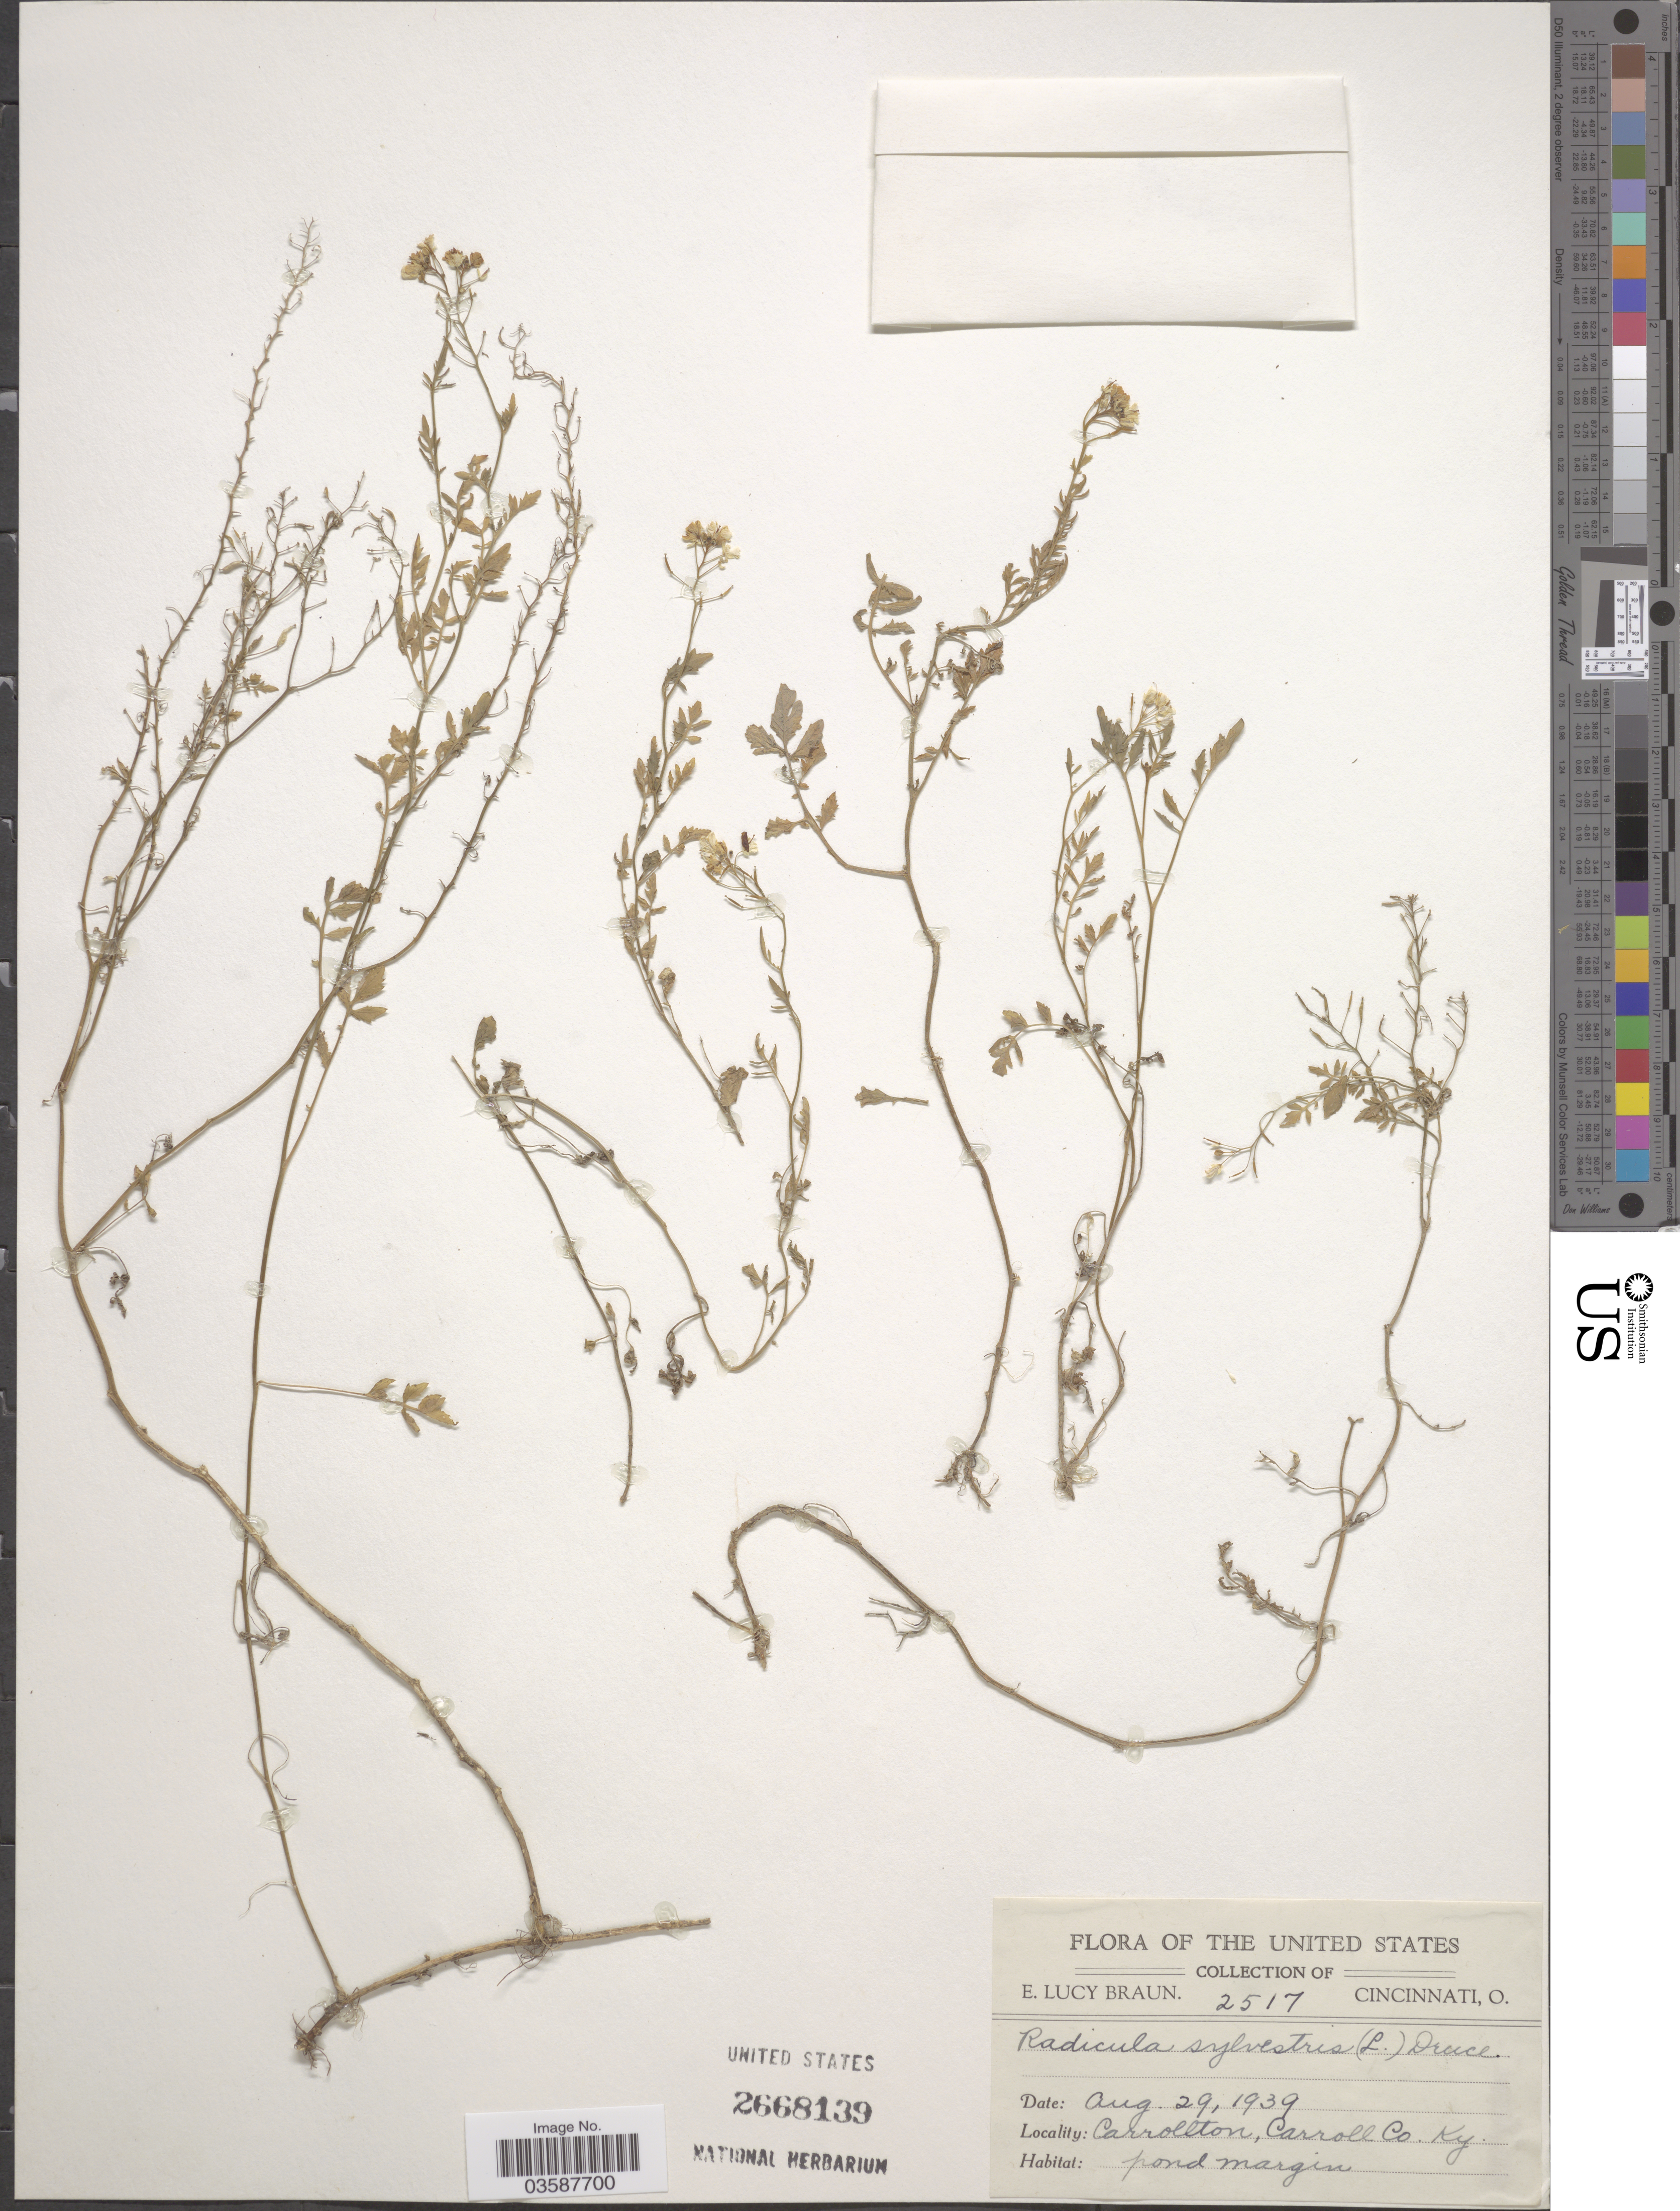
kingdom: Plantae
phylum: Tracheophyta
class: Magnoliopsida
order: Brassicales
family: Brassicaceae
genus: Rorippa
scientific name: Rorippa sylvestris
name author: (L.) Besser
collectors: E. L. Braun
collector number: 2517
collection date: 1939-08-29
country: United States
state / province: Kentucky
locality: Carrollton, Carroll Co.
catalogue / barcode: US 2668139